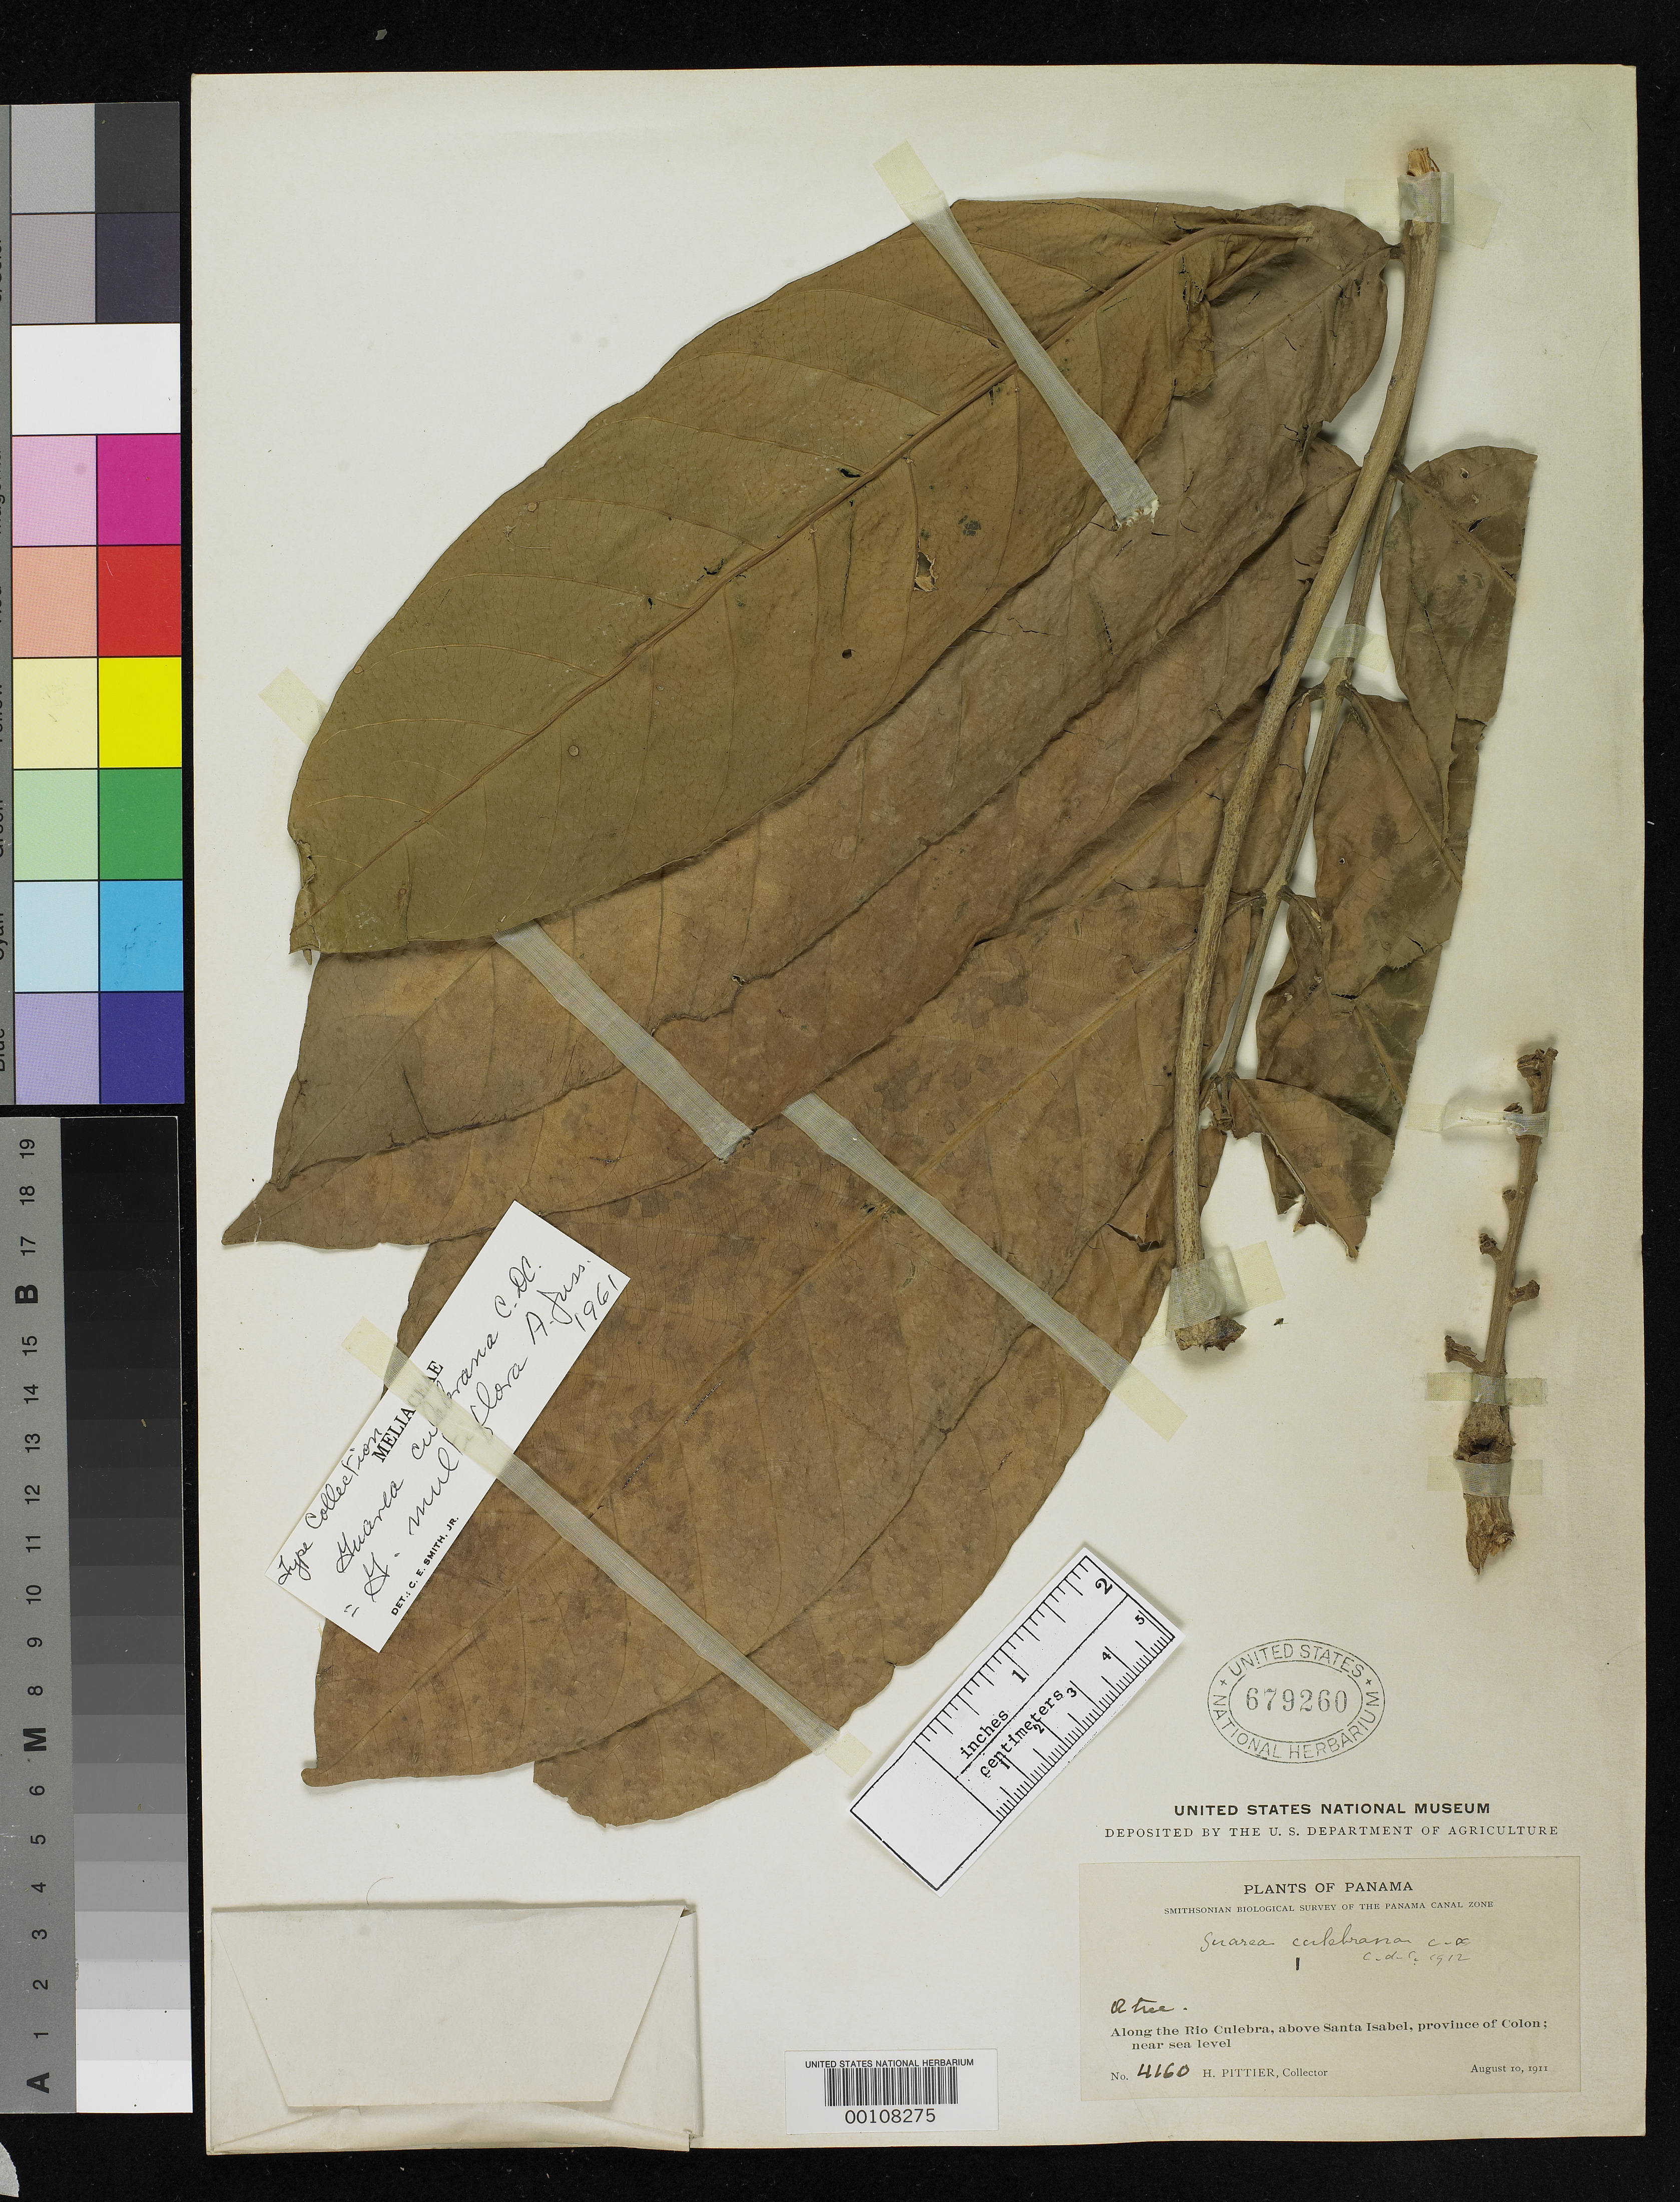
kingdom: Plantae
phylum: Tracheophyta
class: Magnoliopsida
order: Sapindales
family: Meliaceae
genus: Guarea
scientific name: Guarea culebrana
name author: C. DC.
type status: Type Collection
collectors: H. F. Pittier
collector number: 4160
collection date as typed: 10 Aug 1911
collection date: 1911-08-10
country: Panama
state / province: Colón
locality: Along Rio Culebra above Santa Isabel.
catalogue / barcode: US 679260